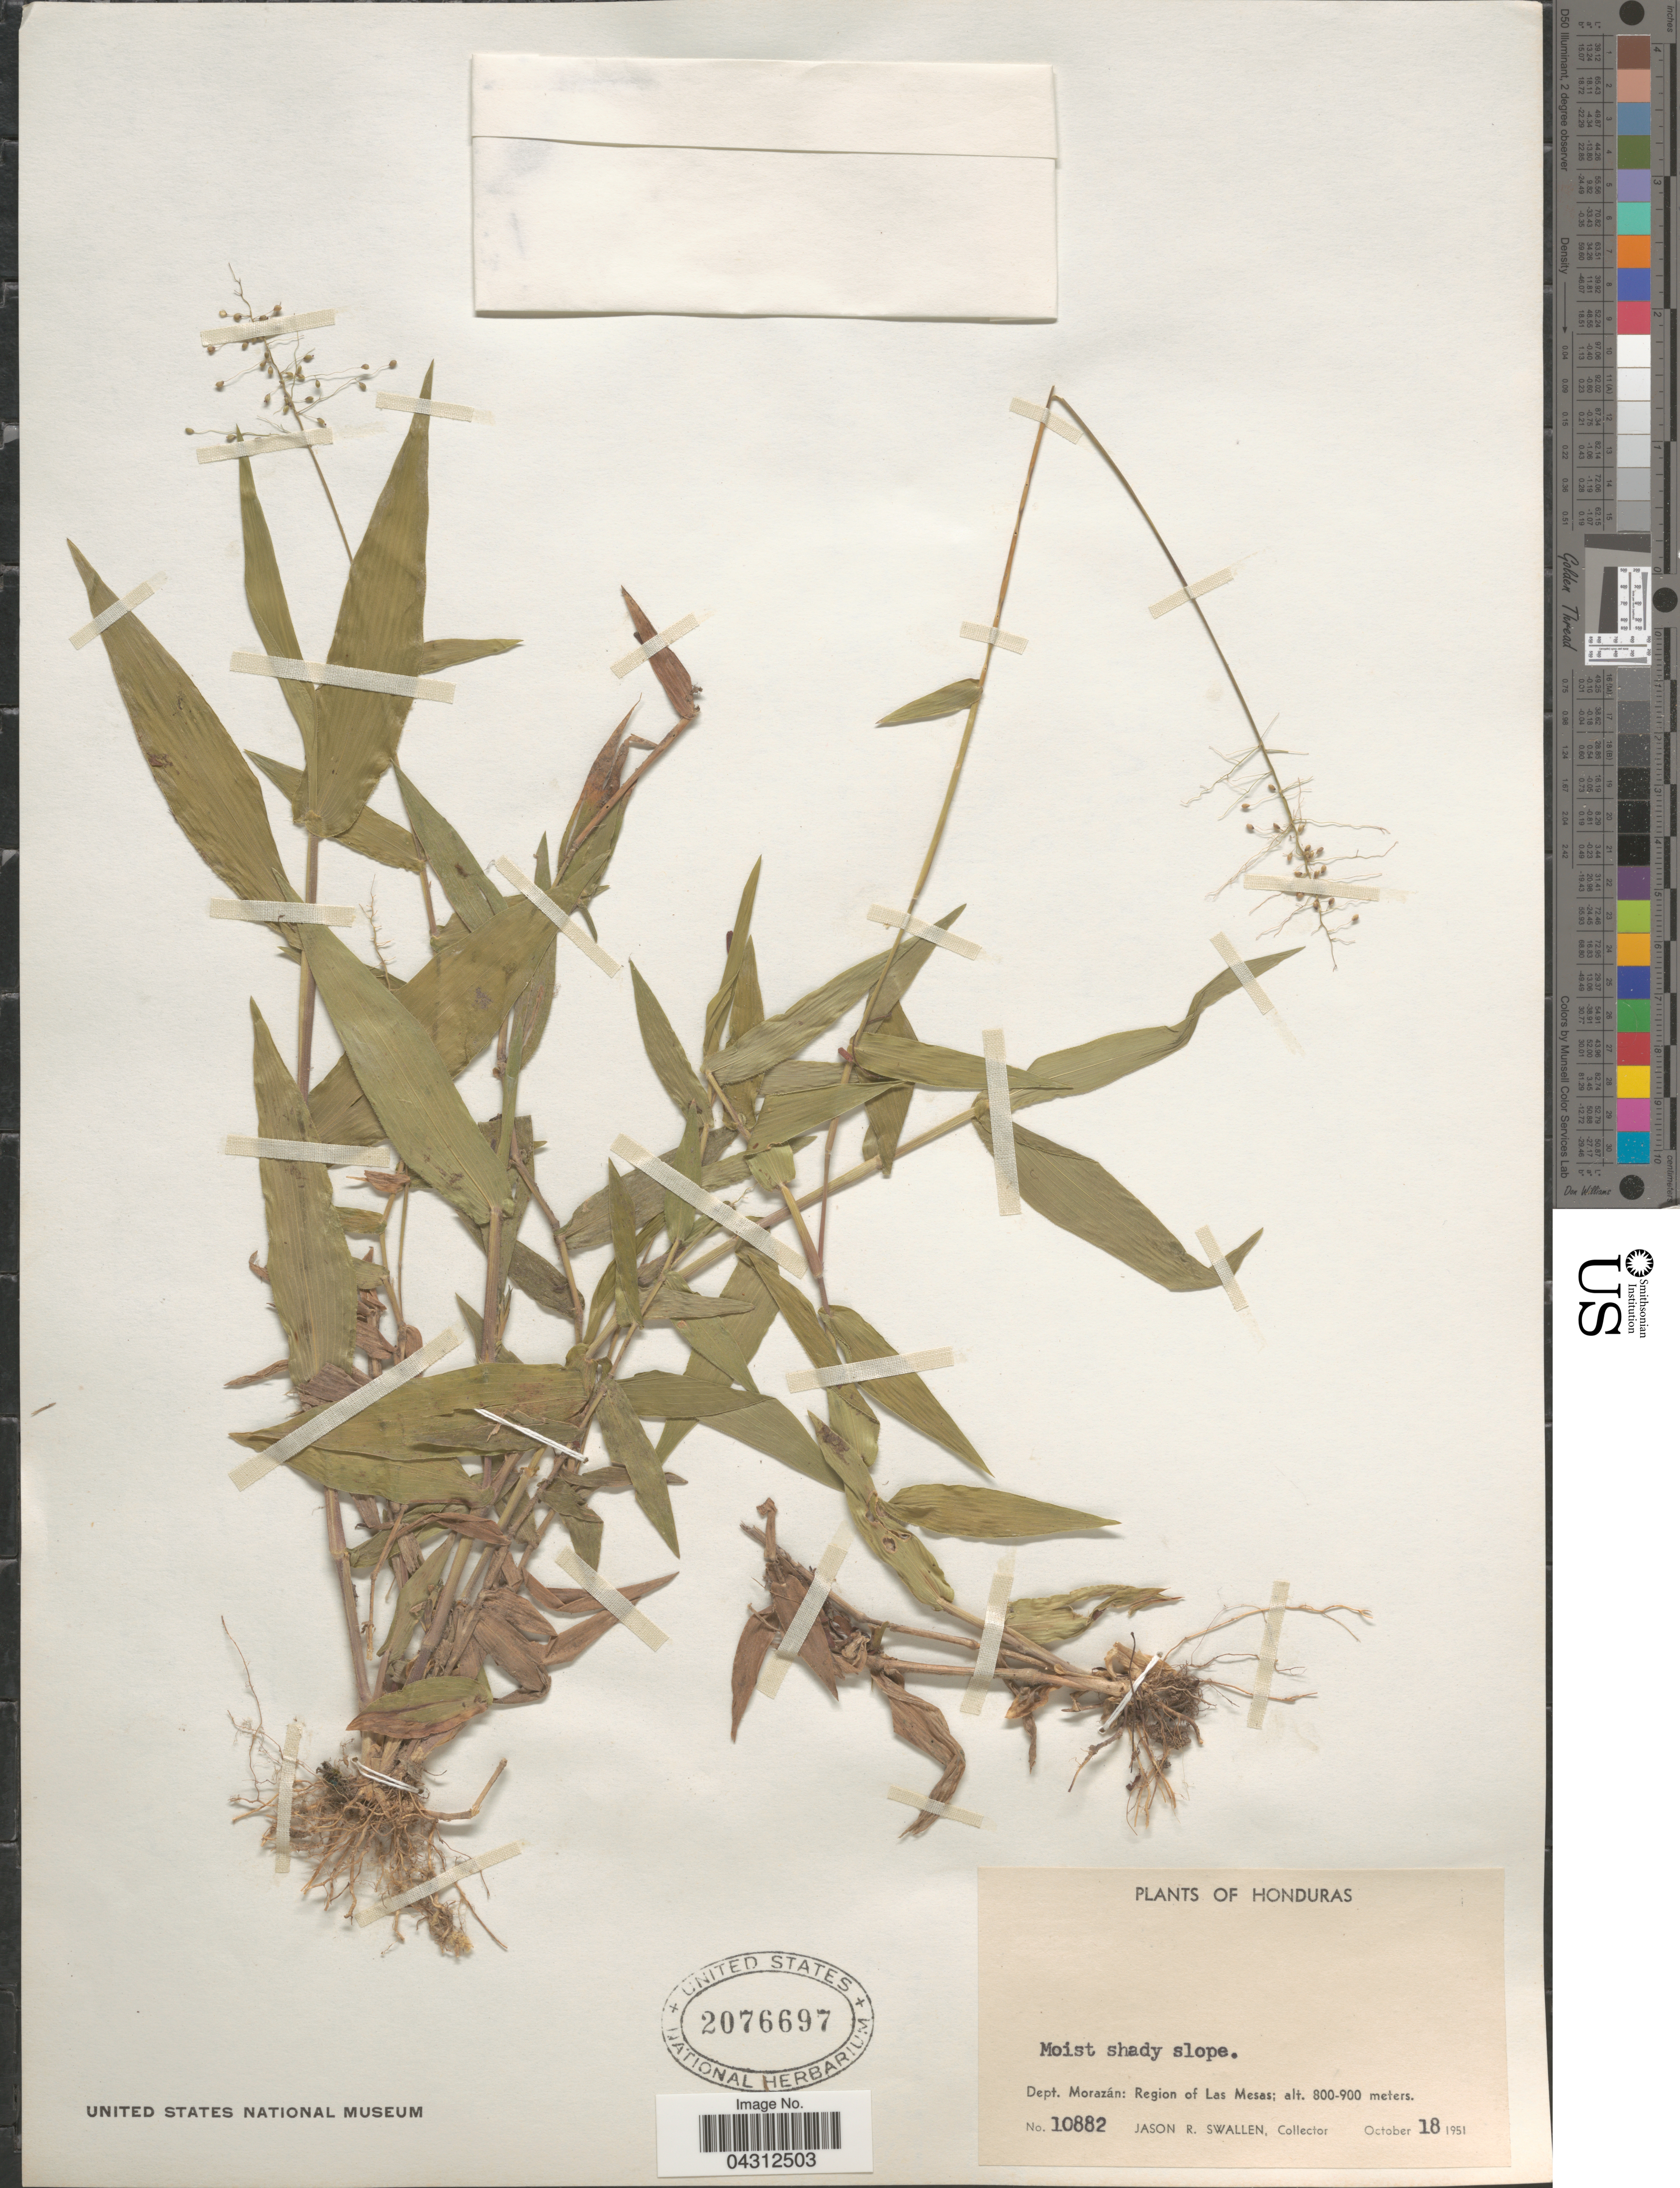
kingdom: Plantae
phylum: Tracheophyta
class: Liliopsida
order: Poales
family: Poaceae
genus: Panicum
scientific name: Panicum sp.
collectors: J. R. Swallen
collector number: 10882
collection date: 1951-10-18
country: Honduras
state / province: Fco. Morazán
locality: Dept. Morazán: Region of Las Mesas.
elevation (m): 800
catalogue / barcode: US 2076697